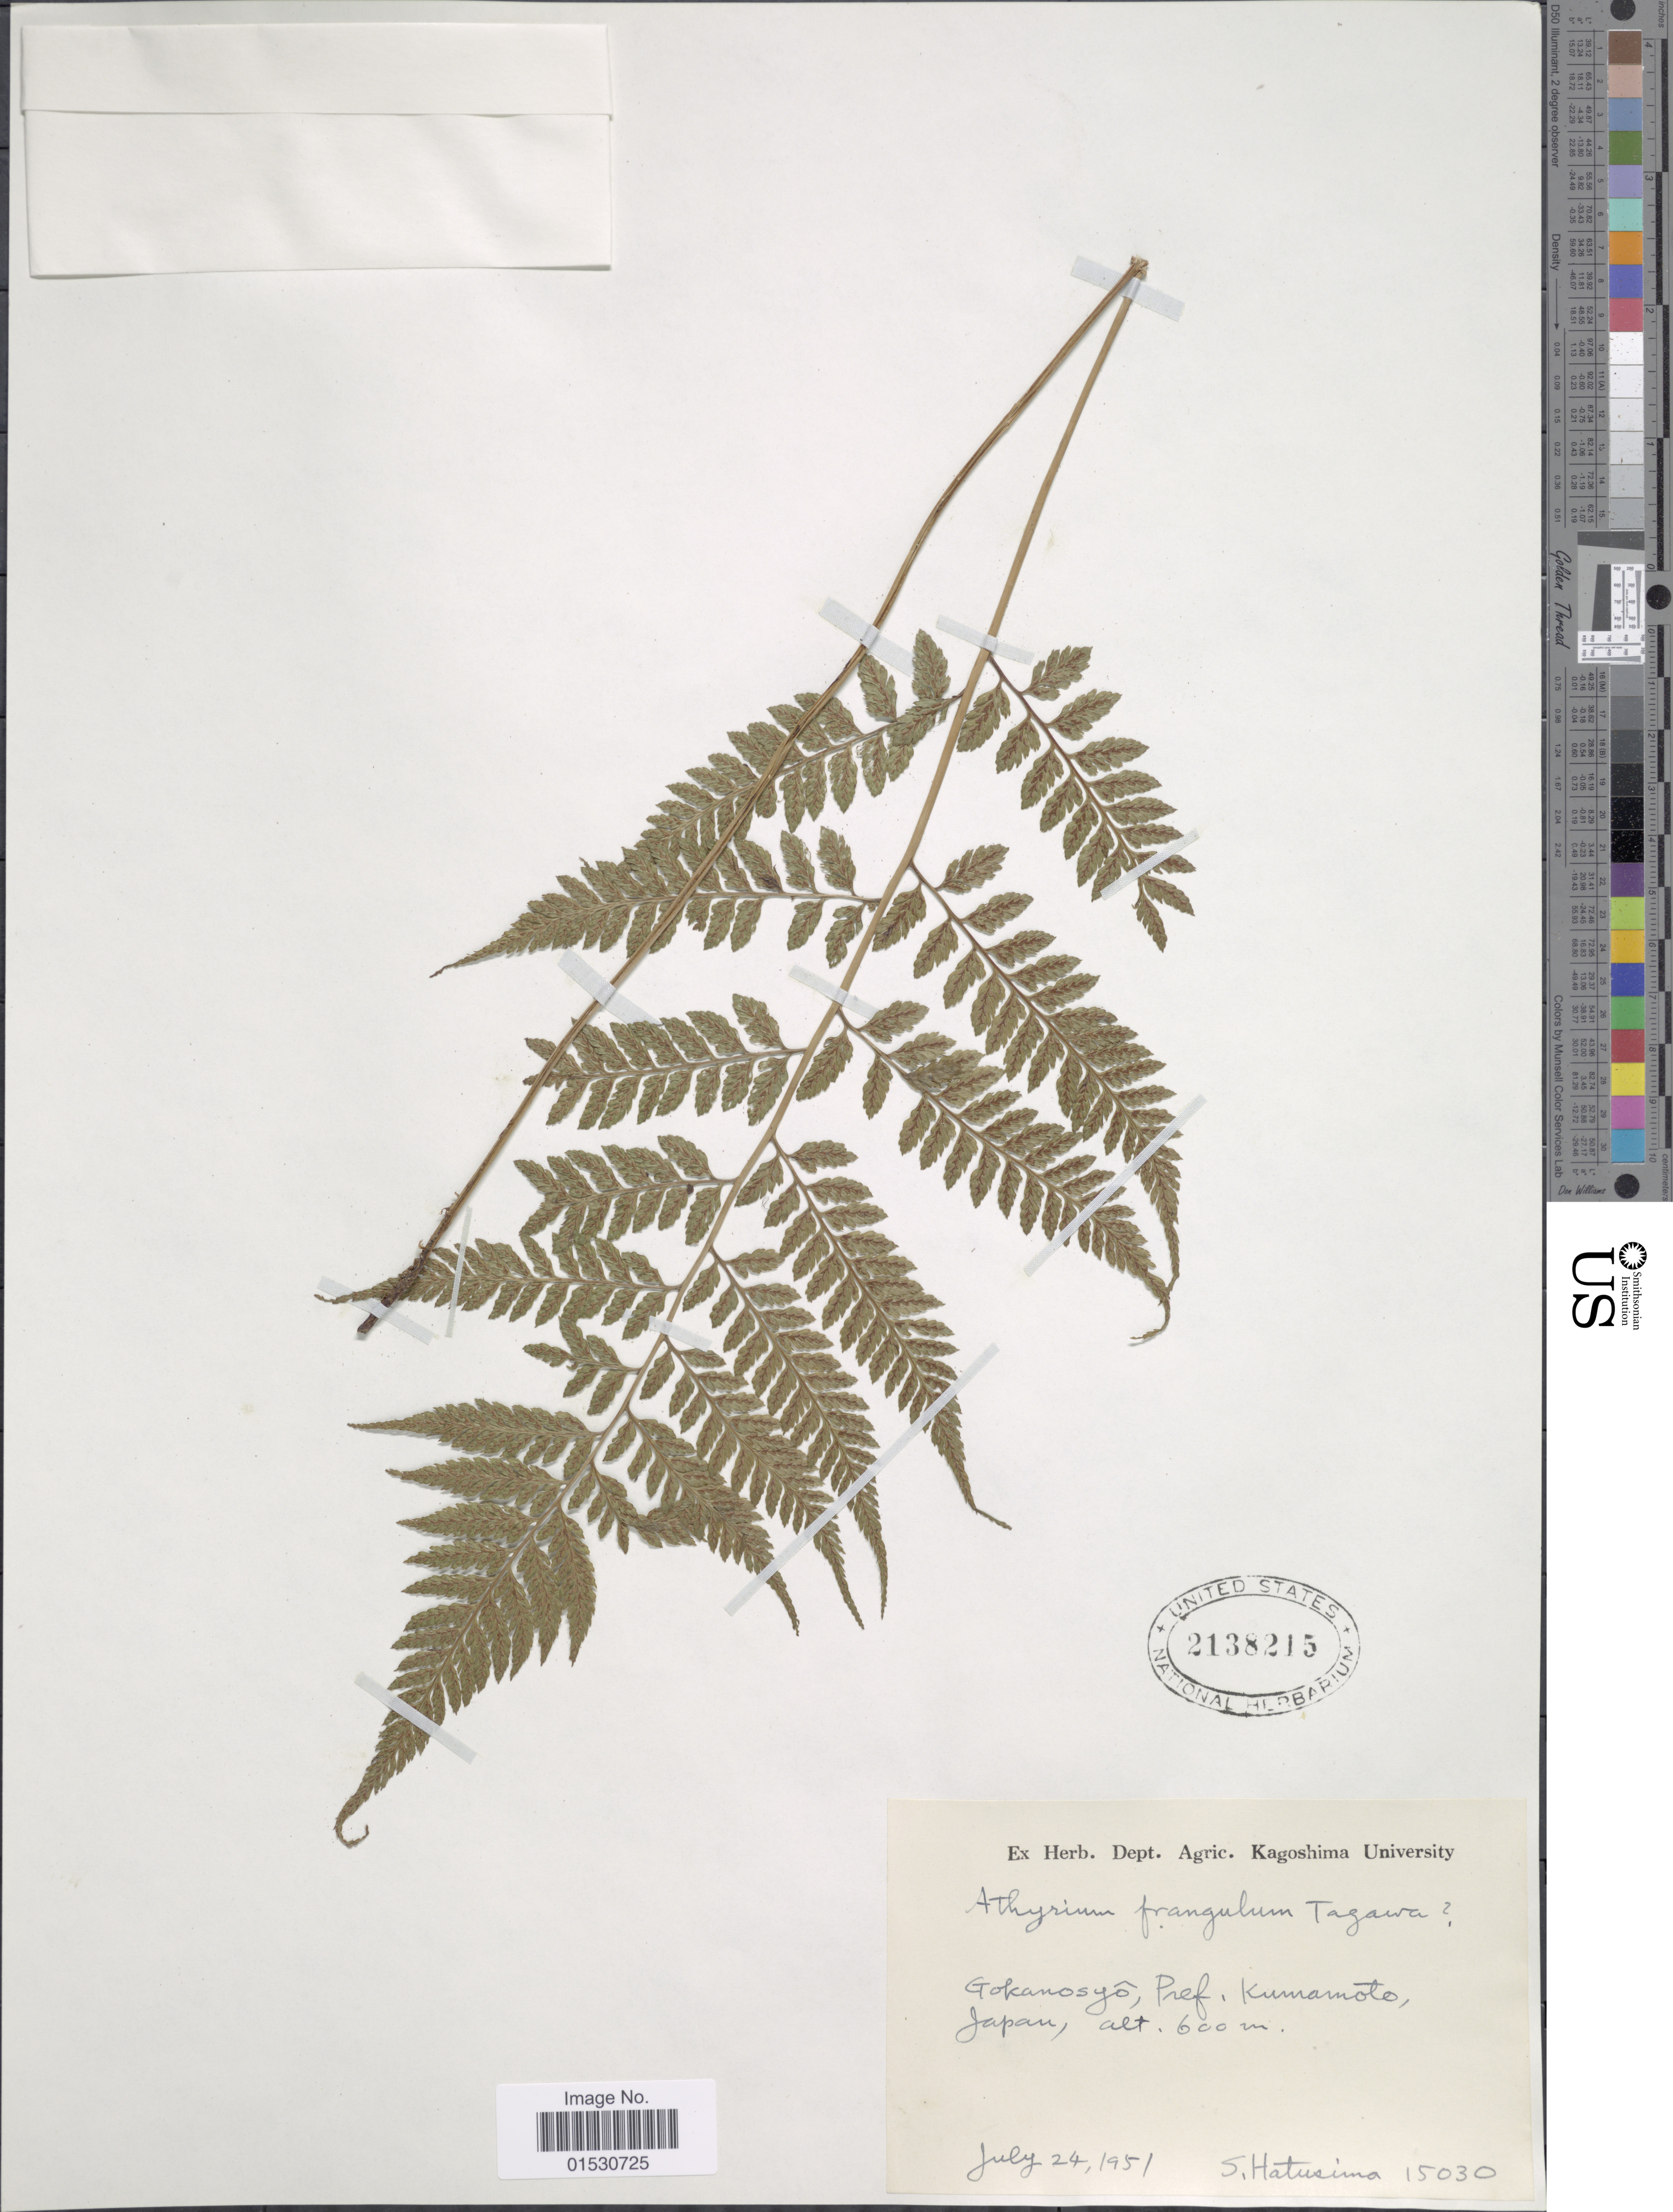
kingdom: Plantae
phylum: Tracheophyta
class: Polypodiopsida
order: Polypodiales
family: Athyriaceae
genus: Athyrium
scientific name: Athyrium fragnulum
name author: Tagawa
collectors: S. Hatusima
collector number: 15030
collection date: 1951-07-24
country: Japan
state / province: Kumamoto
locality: Gokanosyo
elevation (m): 600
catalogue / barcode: US 2138215